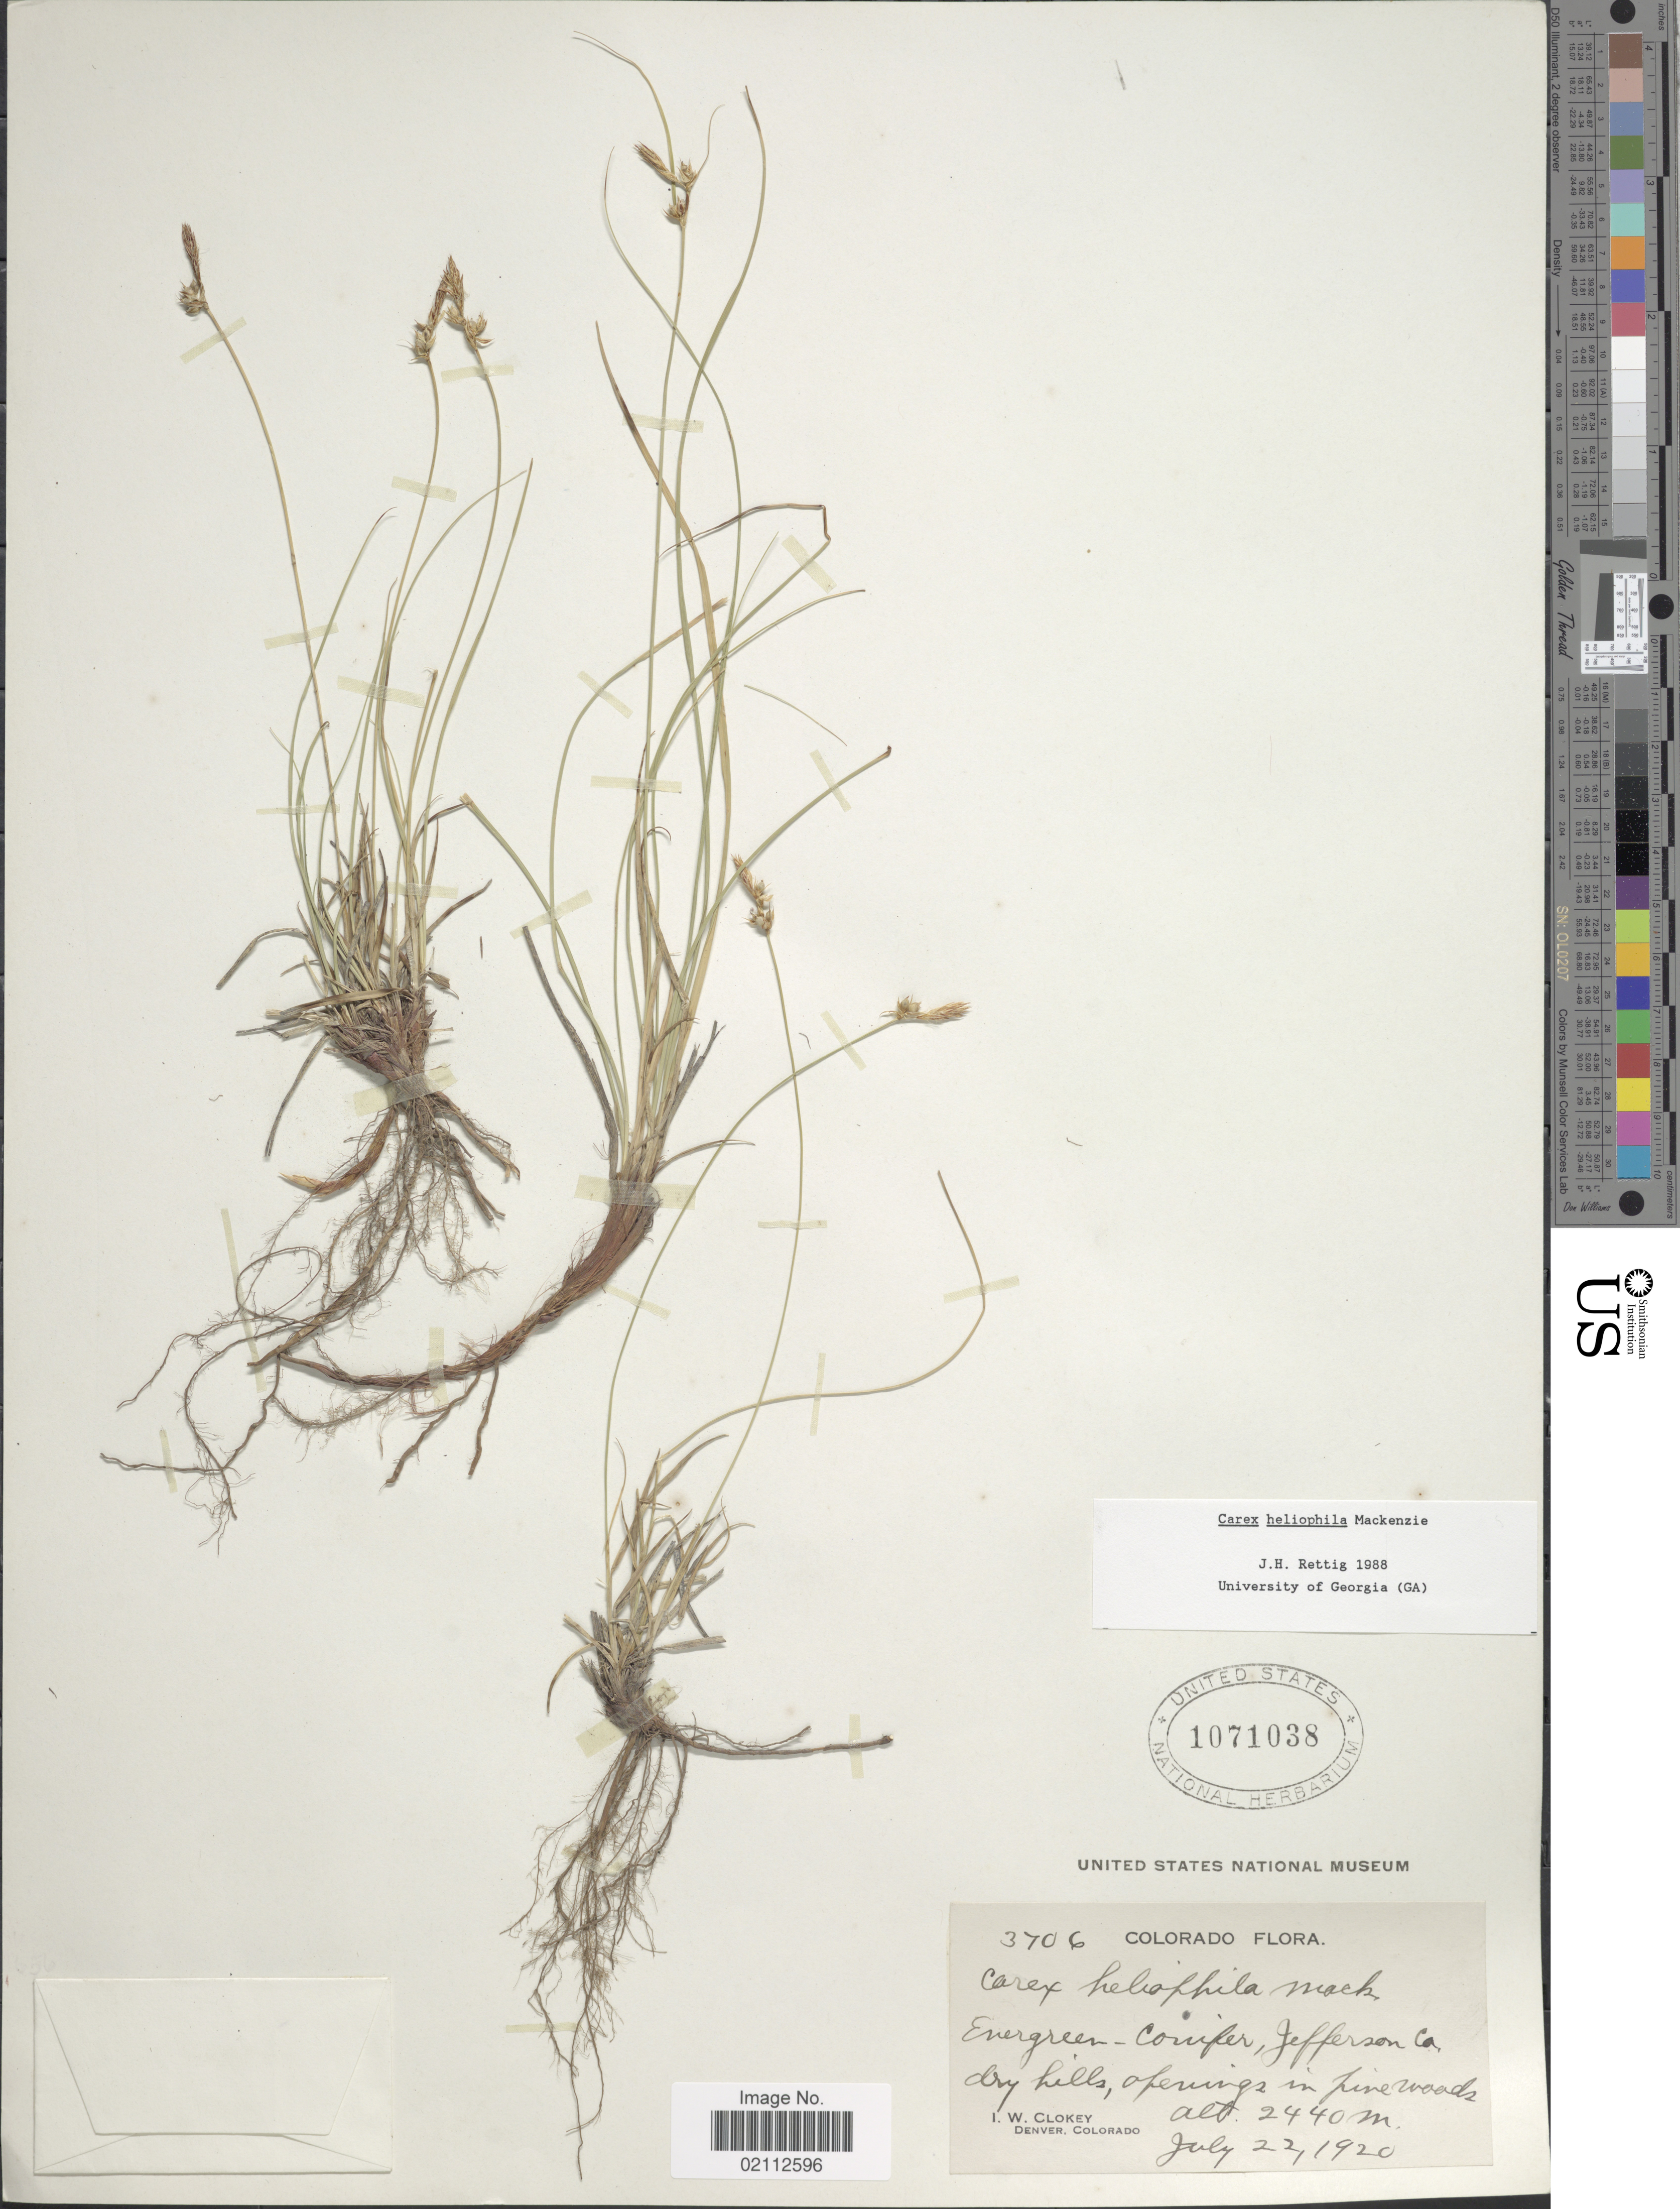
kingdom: Plantae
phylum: Tracheophyta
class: Liliopsida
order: Poales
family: Cyperaceae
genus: Carex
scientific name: Carex heliophila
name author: Mack.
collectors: I. W. Clokey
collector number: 3706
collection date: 1920-07-22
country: United States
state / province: Colorado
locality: Evergreen-Conifer, Jefferson Co., dry hills, openings in pine woods.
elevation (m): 2440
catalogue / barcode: US 1071038